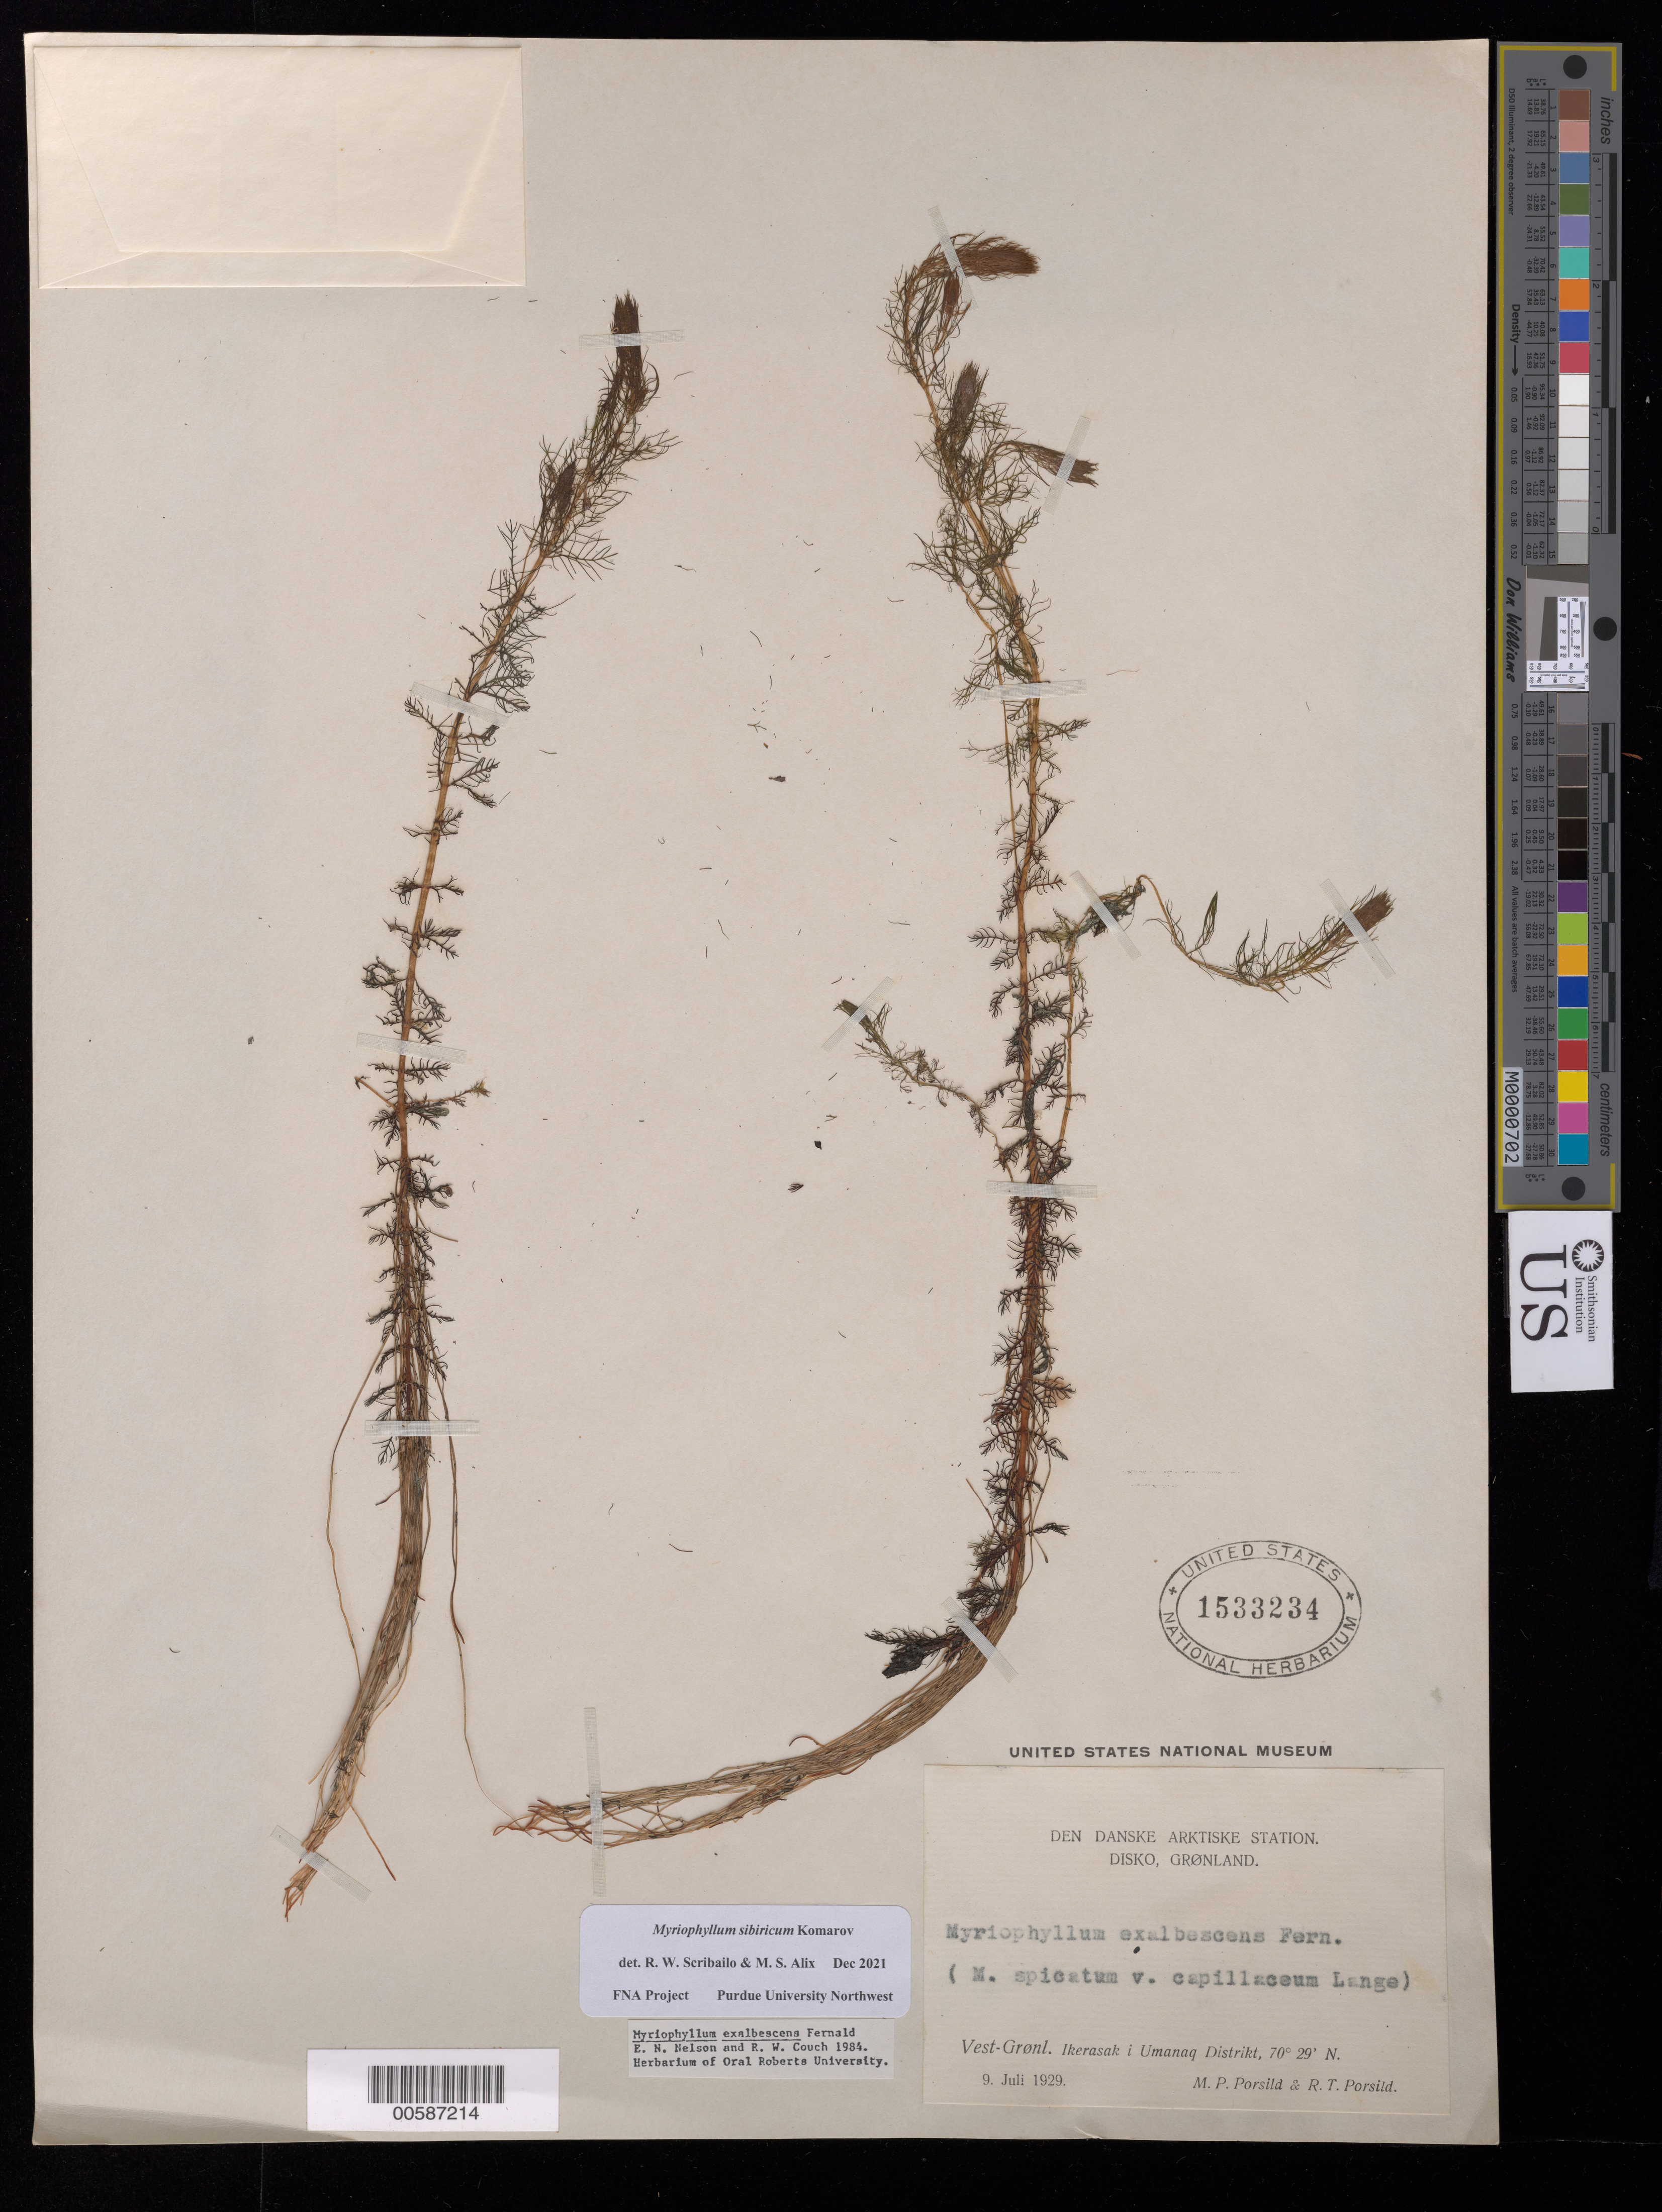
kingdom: Plantae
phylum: Tracheophyta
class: Magnoliopsida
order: Saxifragales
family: Haloragaceae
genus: Myriophyllum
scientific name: Myriophyllum sibiricum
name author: Kom.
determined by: Scribailo, R. W.; Alix, M. S.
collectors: M. P. Porsild & R. T. Porsild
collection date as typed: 09 Jul 1929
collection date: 1929-07-09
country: Greenland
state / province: Vestgrønland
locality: Ikerasak and Umanaq Dist.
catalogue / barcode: US 1533234